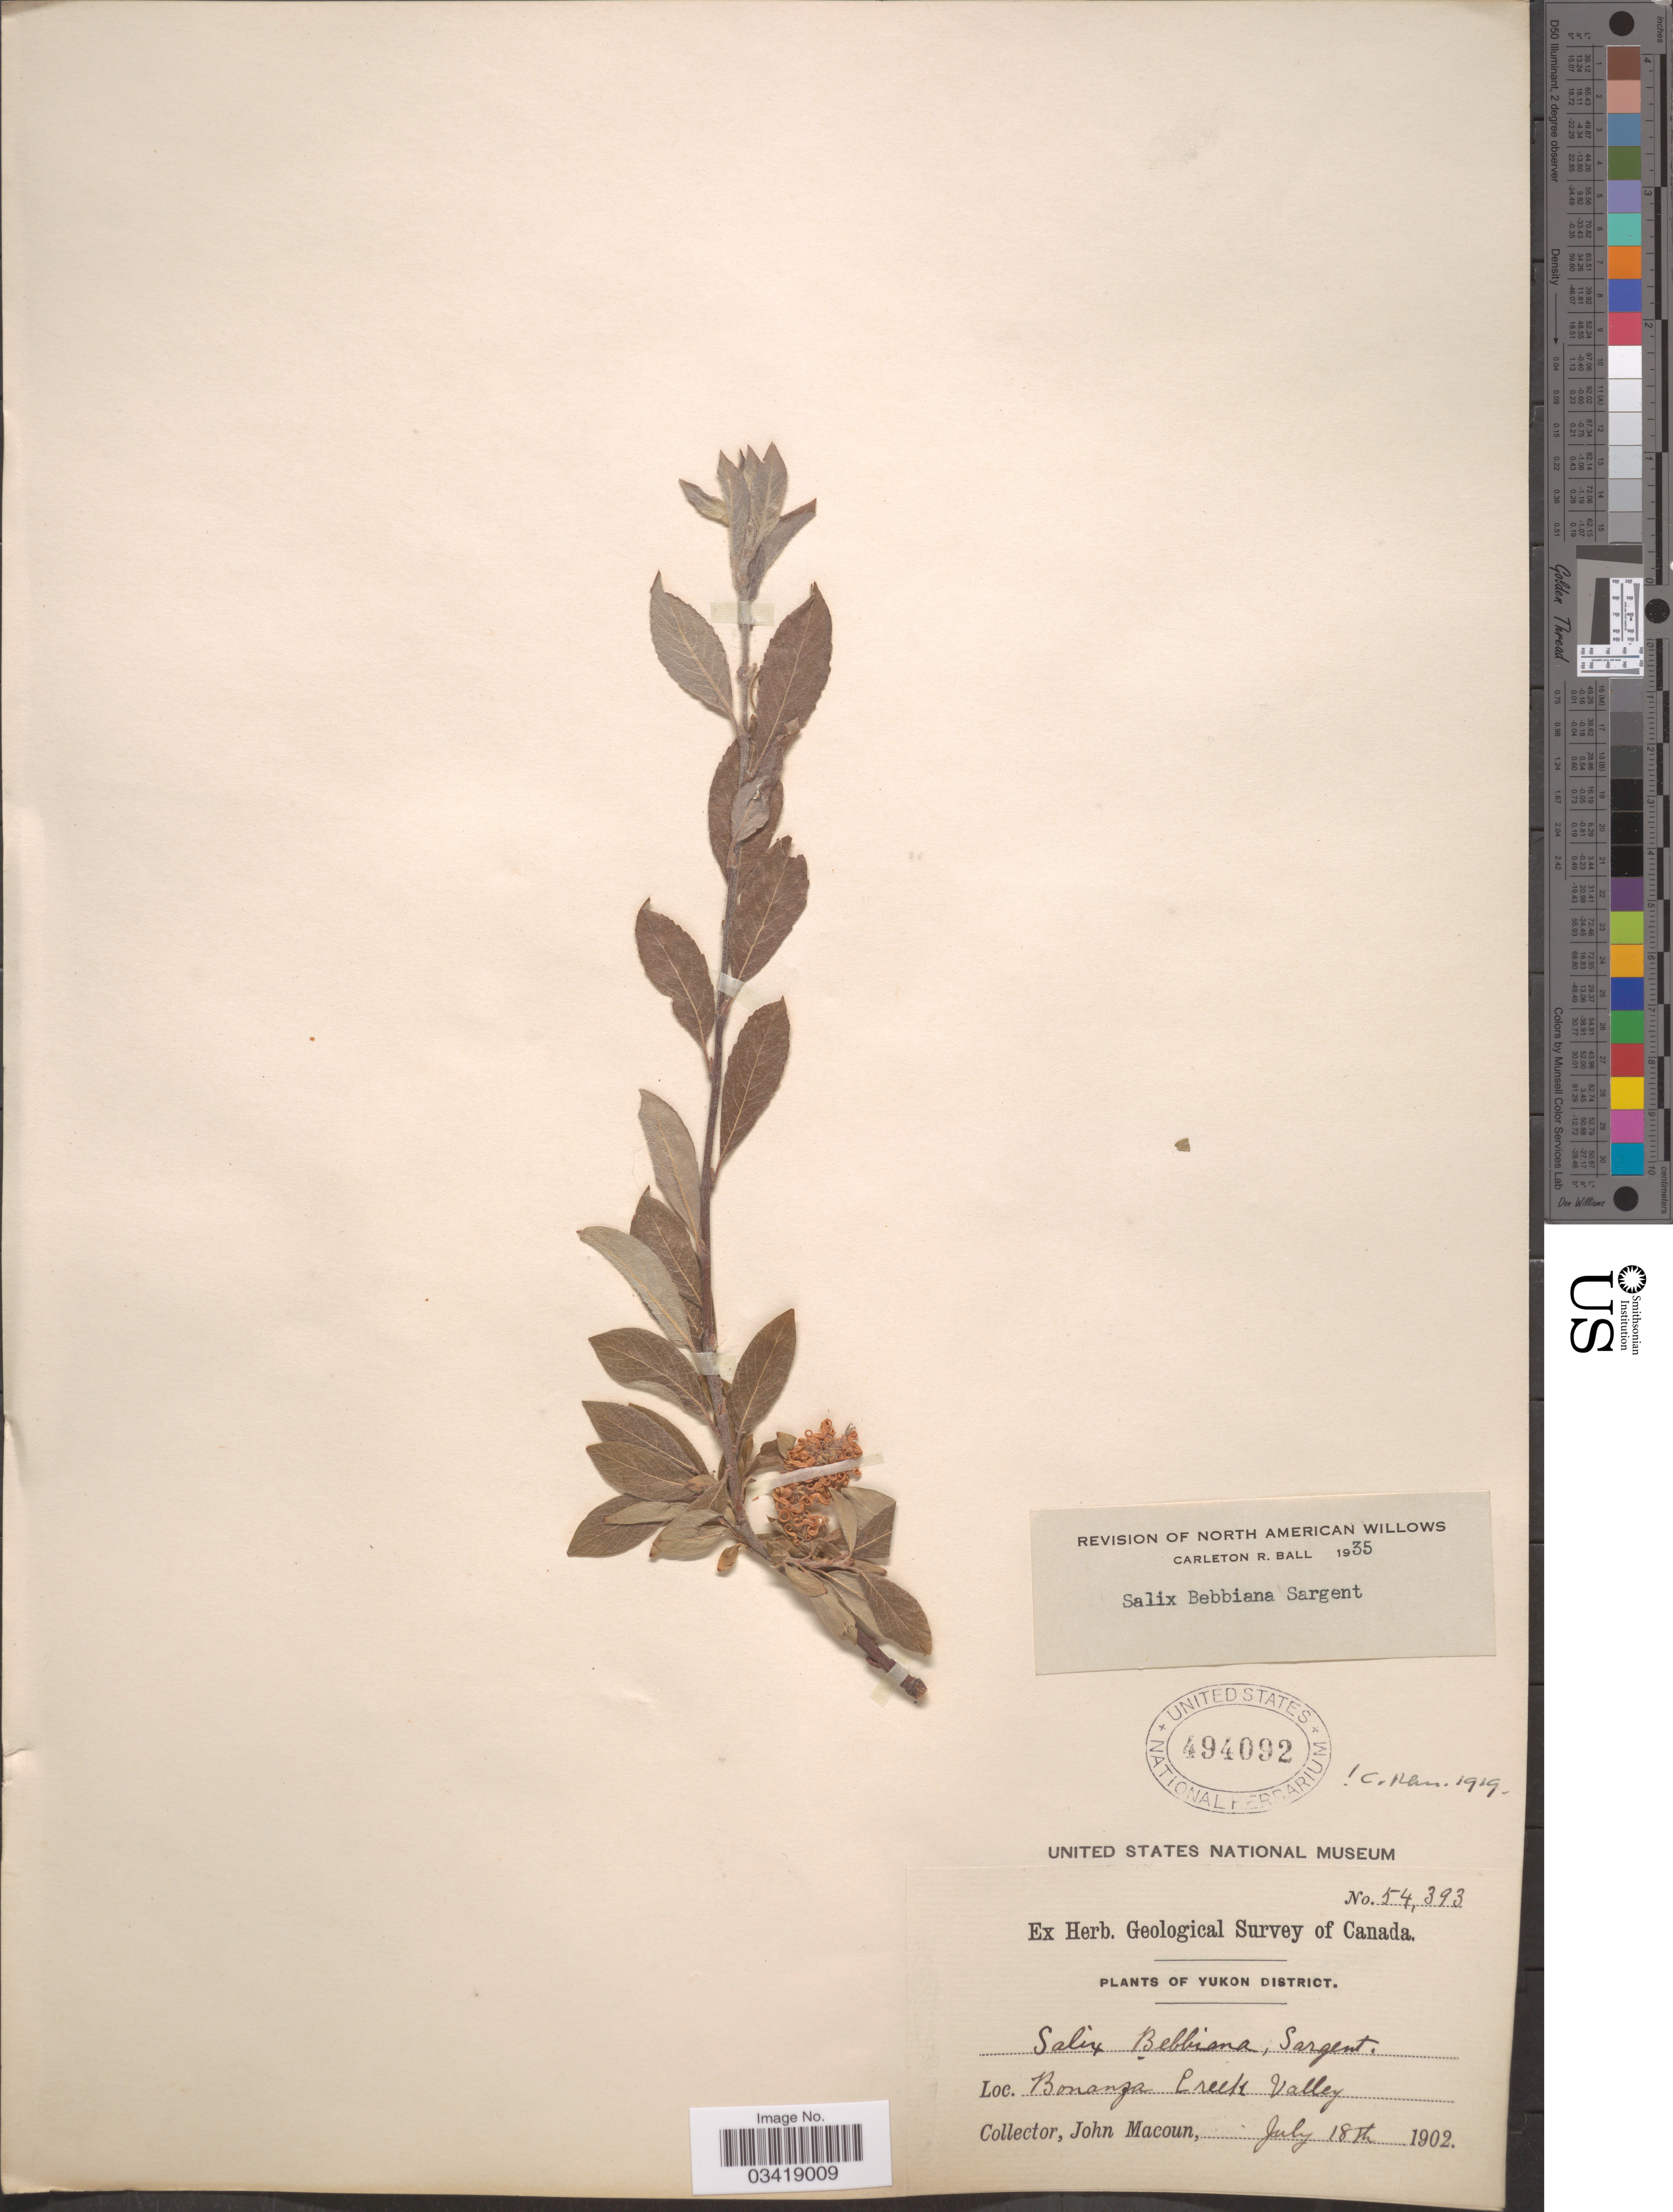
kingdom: Plantae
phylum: Tracheophyta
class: Magnoliopsida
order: Malpighiales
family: Salicaceae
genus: Salix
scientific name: Salix bebbiana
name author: Sarg.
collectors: J. Macoun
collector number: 54393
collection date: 1902-07-18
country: Canada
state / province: Yukon Territory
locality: Yukon District. Bonanza Creek Valley.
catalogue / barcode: US 494092